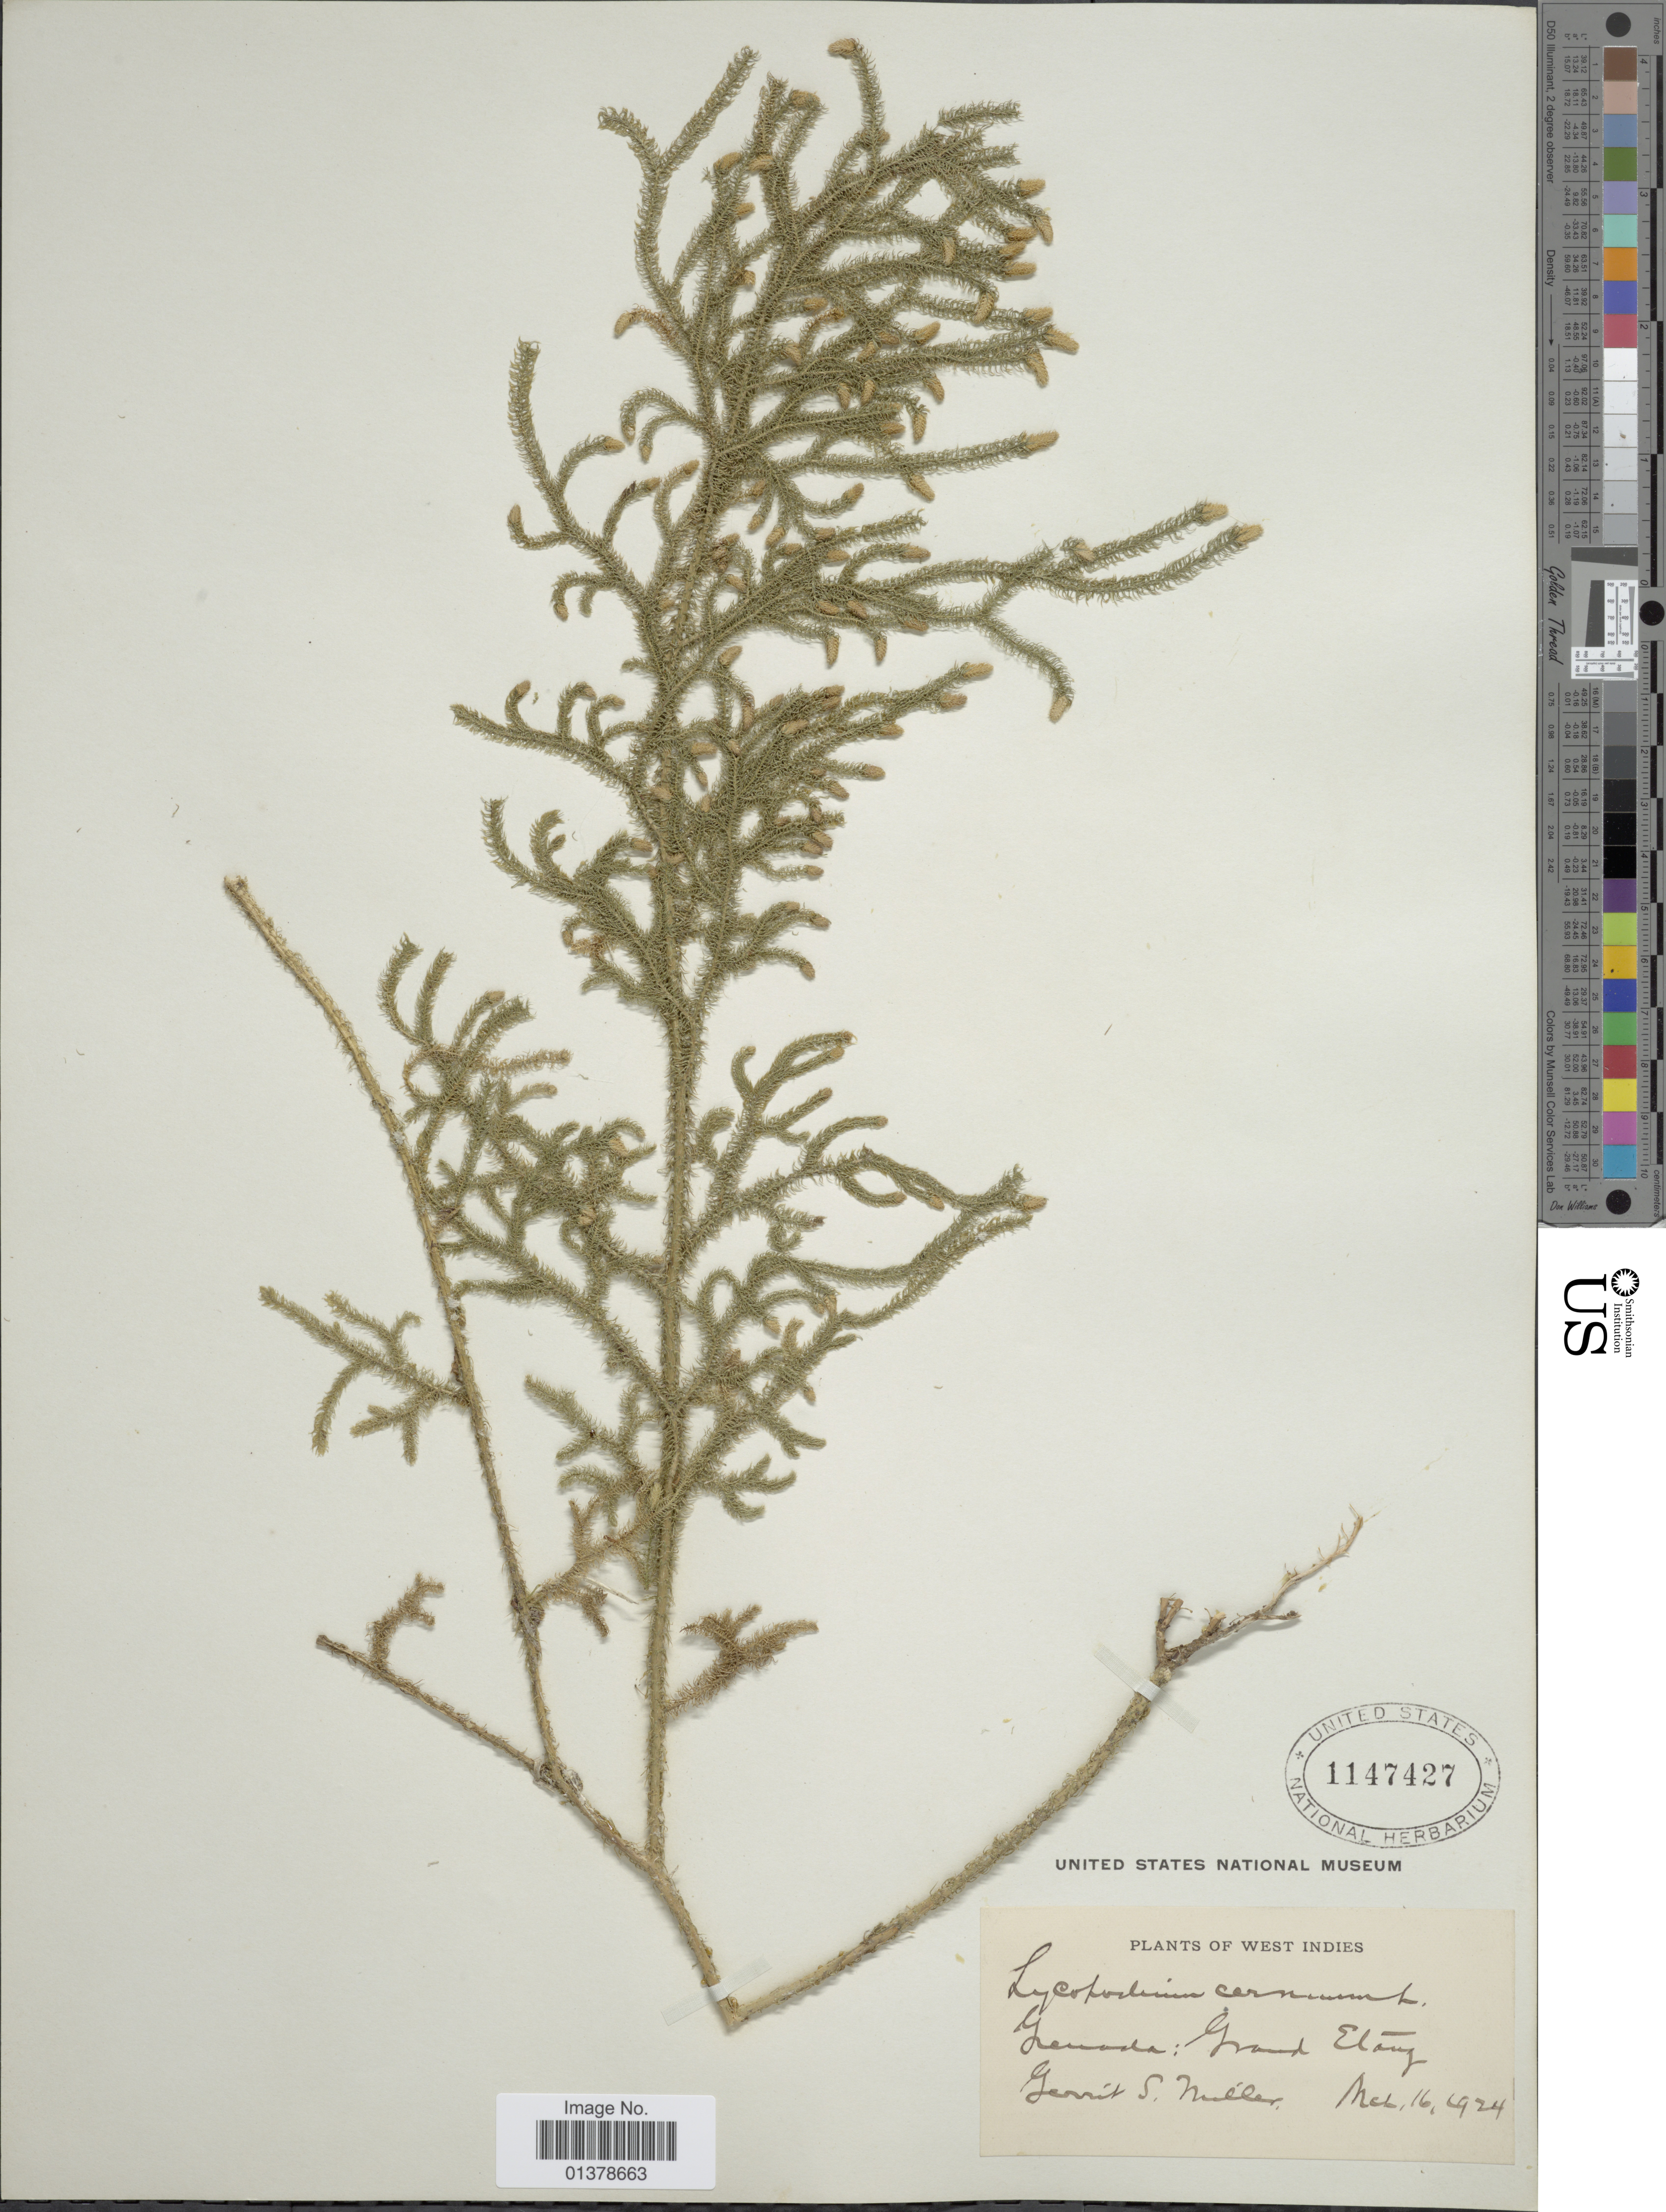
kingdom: Plantae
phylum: Tracheophyta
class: Lycopodiopsida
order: Lycopodiales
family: Lycopodiaceae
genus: Palhinhaea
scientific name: Palhinhaea cernua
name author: (L.) Vasc. & Franco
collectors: G. S. Miller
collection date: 1924-03-16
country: Grenada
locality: Grand Etang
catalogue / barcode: US 1147427